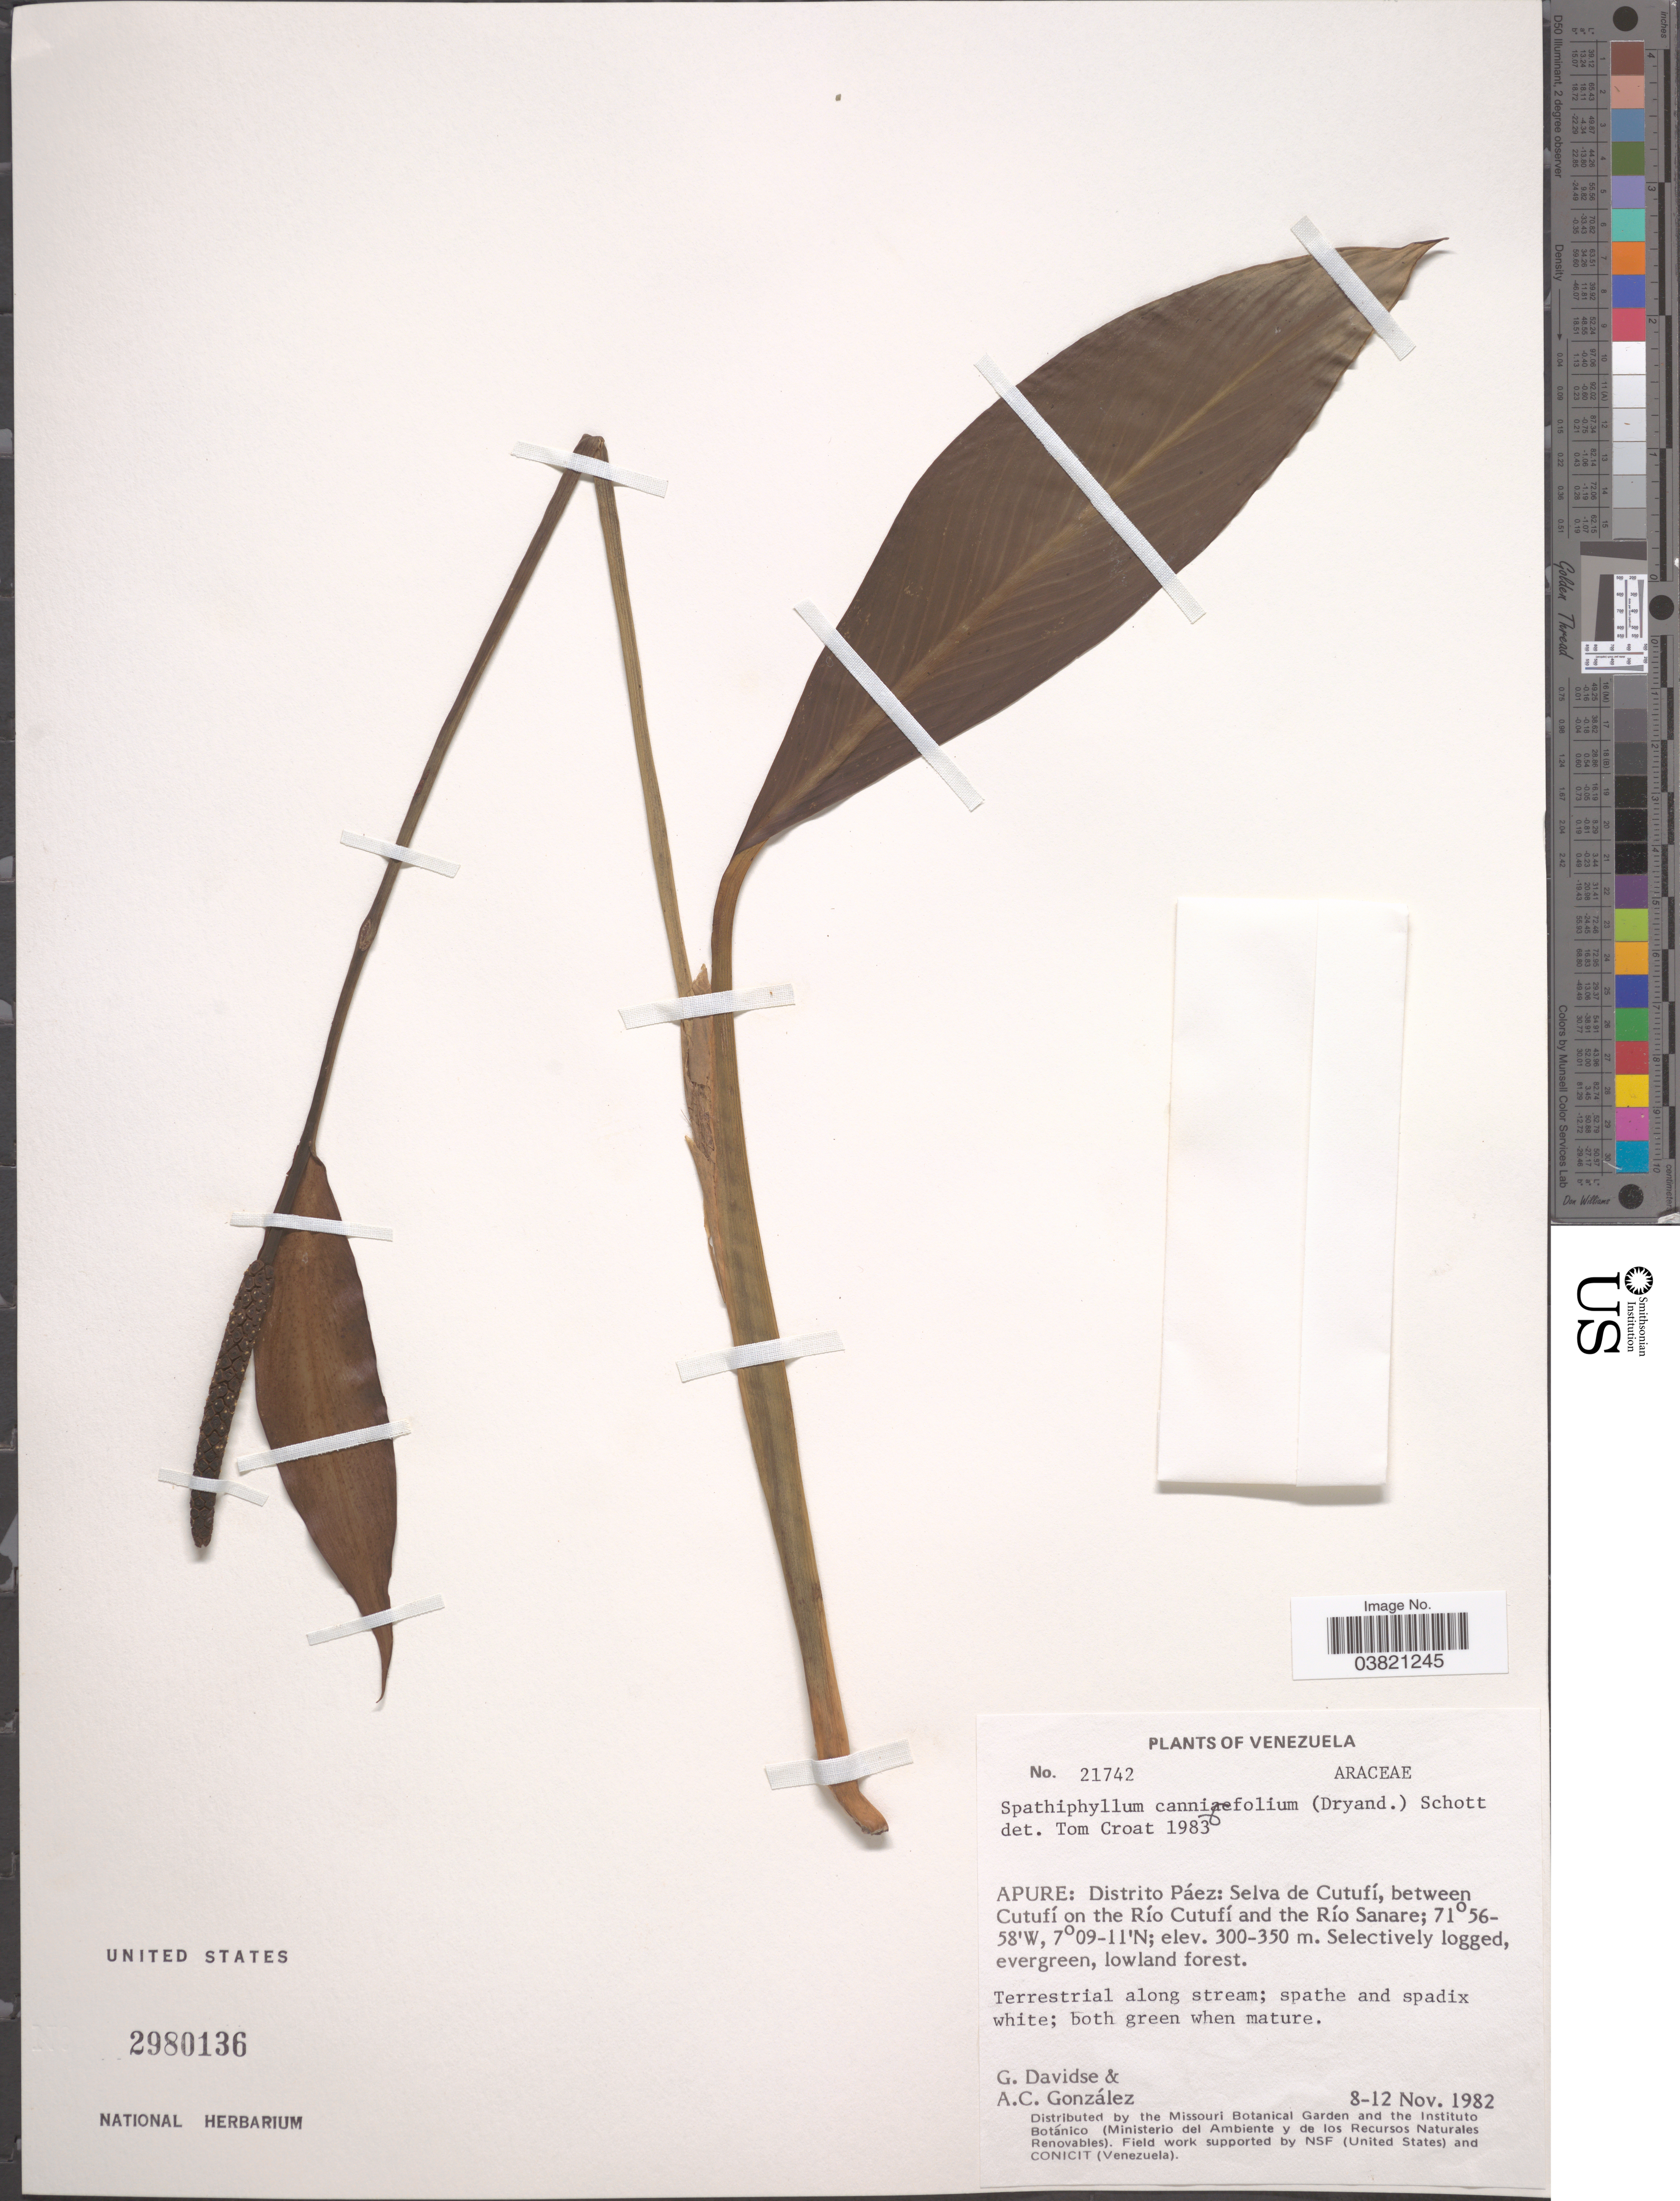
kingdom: Plantae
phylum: Tracheophyta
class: Liliopsida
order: Alismatales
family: Araceae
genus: Spathiphyllum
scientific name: Spathiphyllum cannifolium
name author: (Dryand. ex Sims) Schott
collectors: G. Davidse & A. C. González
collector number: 21742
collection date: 1982-11-08/1982-11-12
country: Venezuela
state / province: Apure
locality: Distrito Páez: Selva de Cutufí, between Cutufí on the Río Cutufí and the Río Sanare. Along stream.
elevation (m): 300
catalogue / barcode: US 2980136